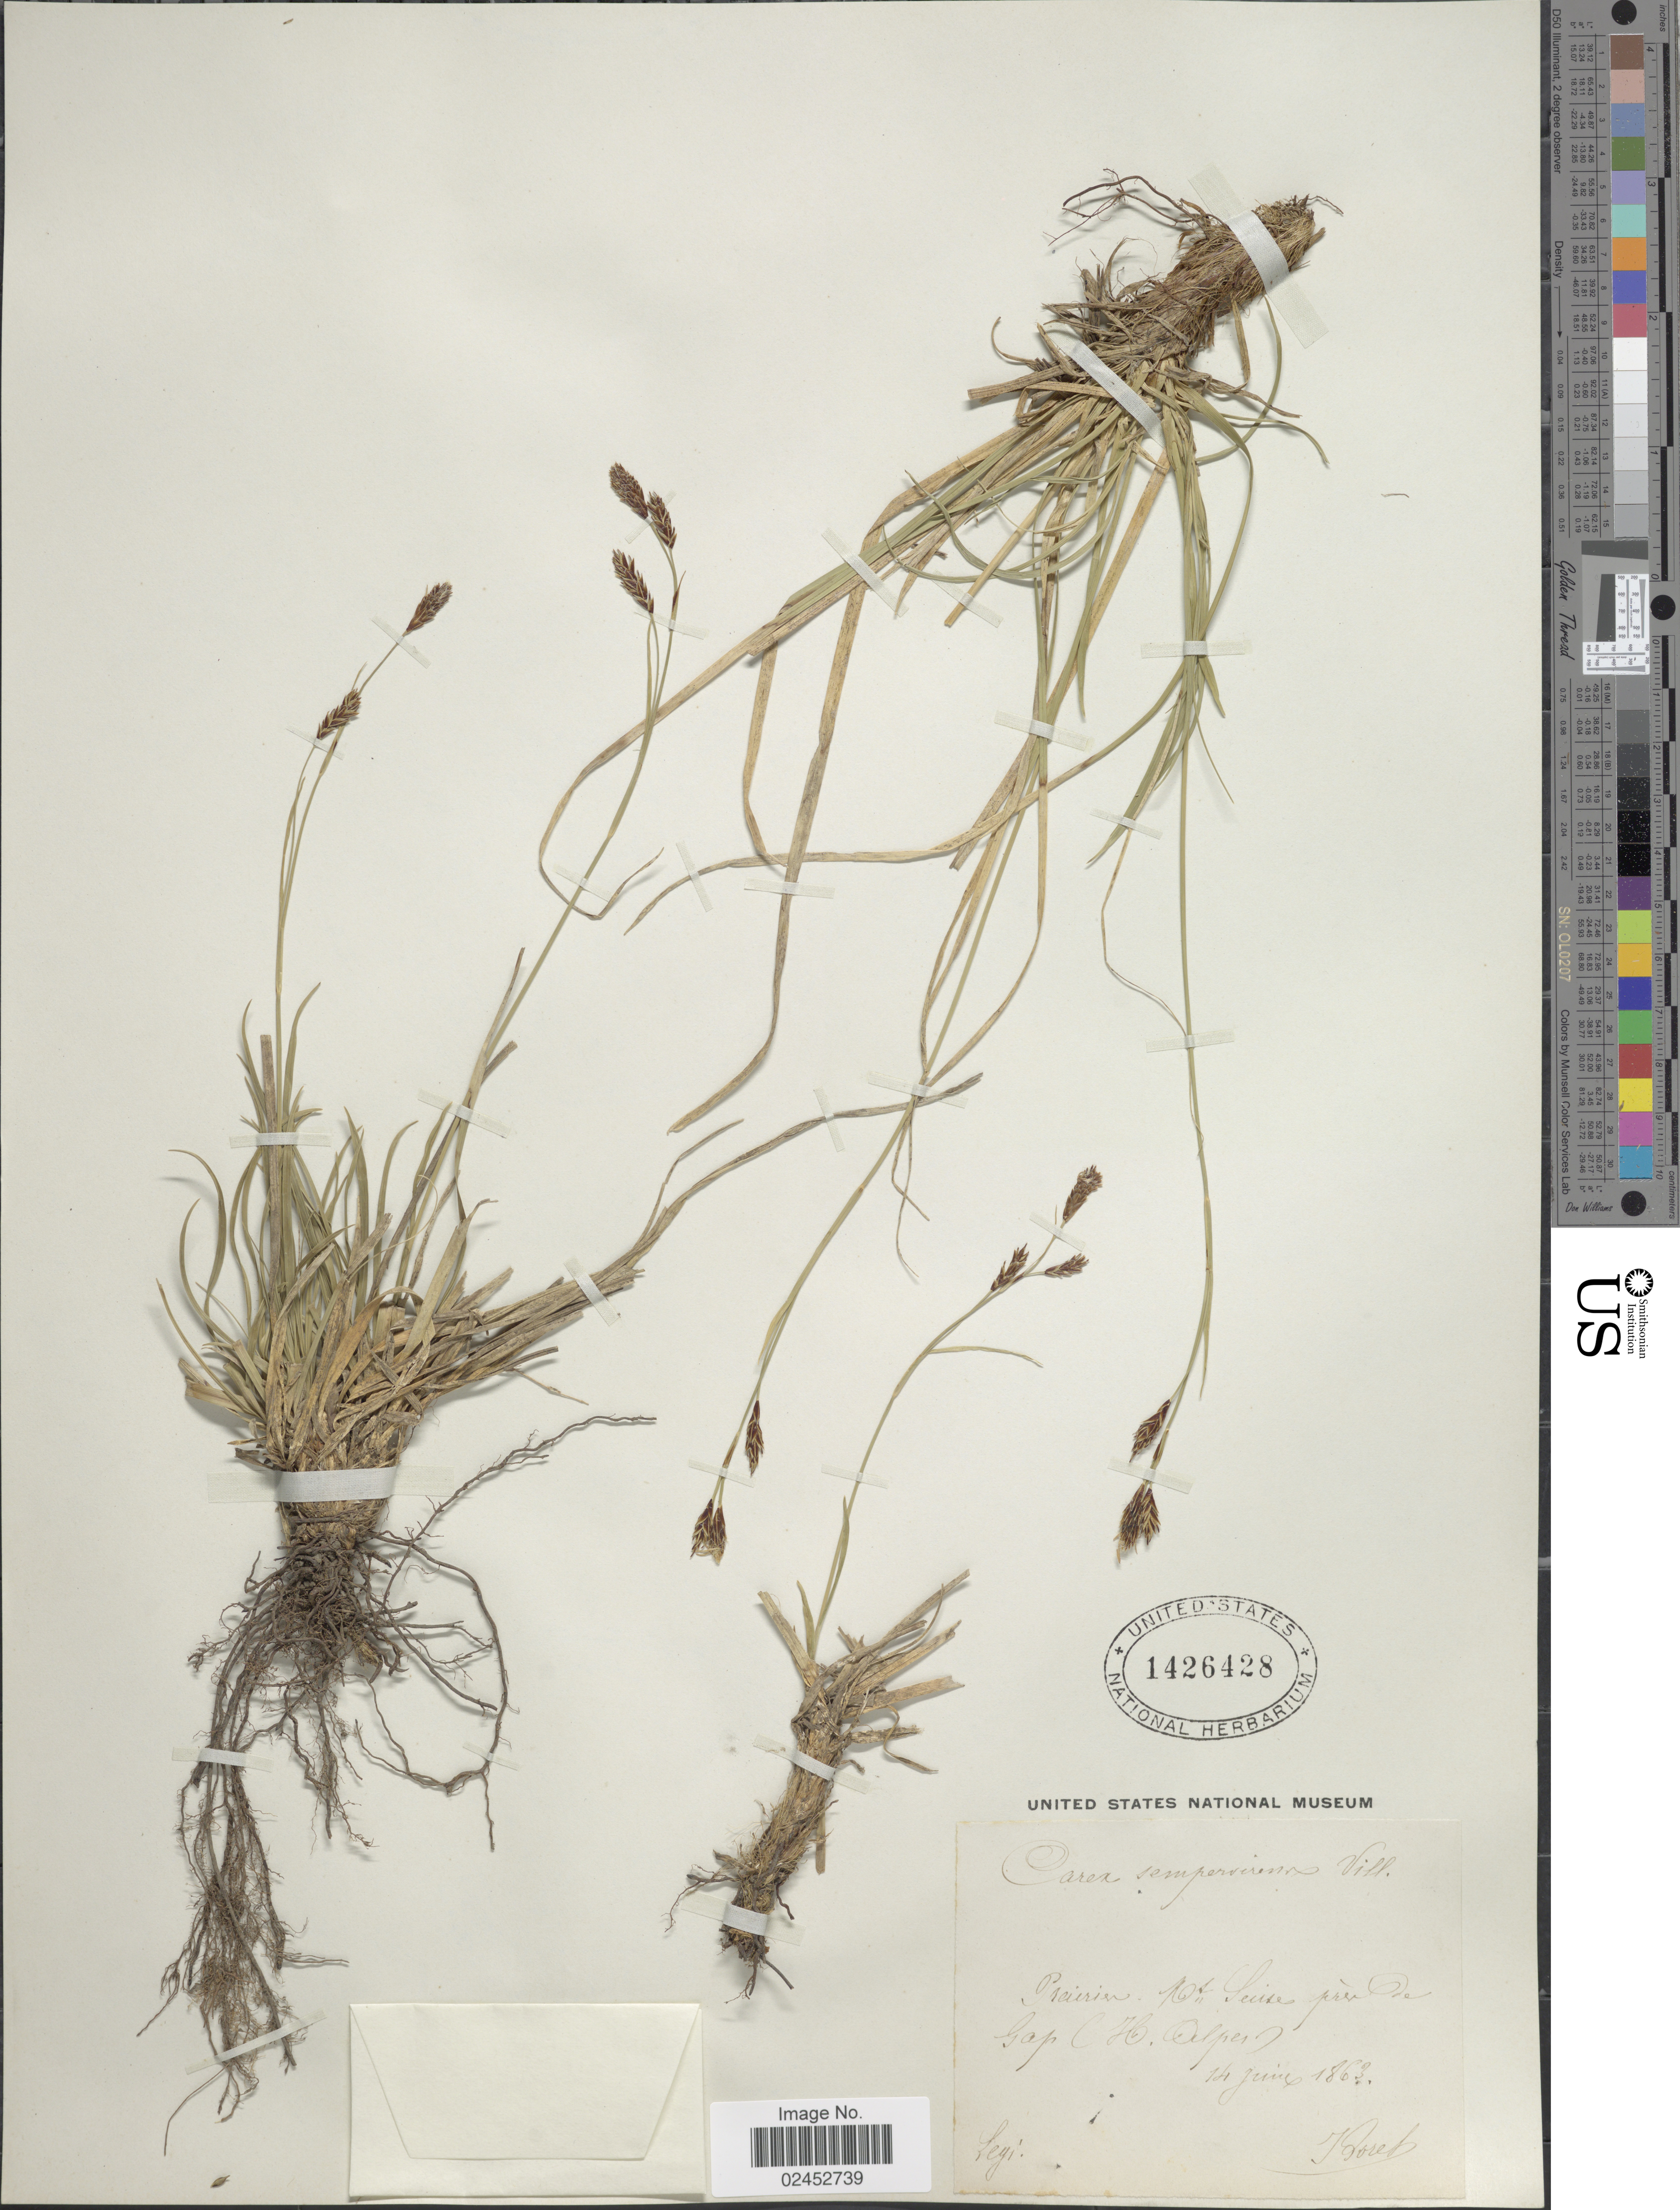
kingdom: Plantae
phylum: Tracheophyta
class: Liliopsida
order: Poales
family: Cyperaceae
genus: Carex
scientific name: Carex sempervirens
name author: Vill.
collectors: Joret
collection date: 1863-06-14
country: France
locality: Prairen. Ht. Suise [unsure placement] pres de Gap (H. Alpes)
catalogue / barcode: US 1426428